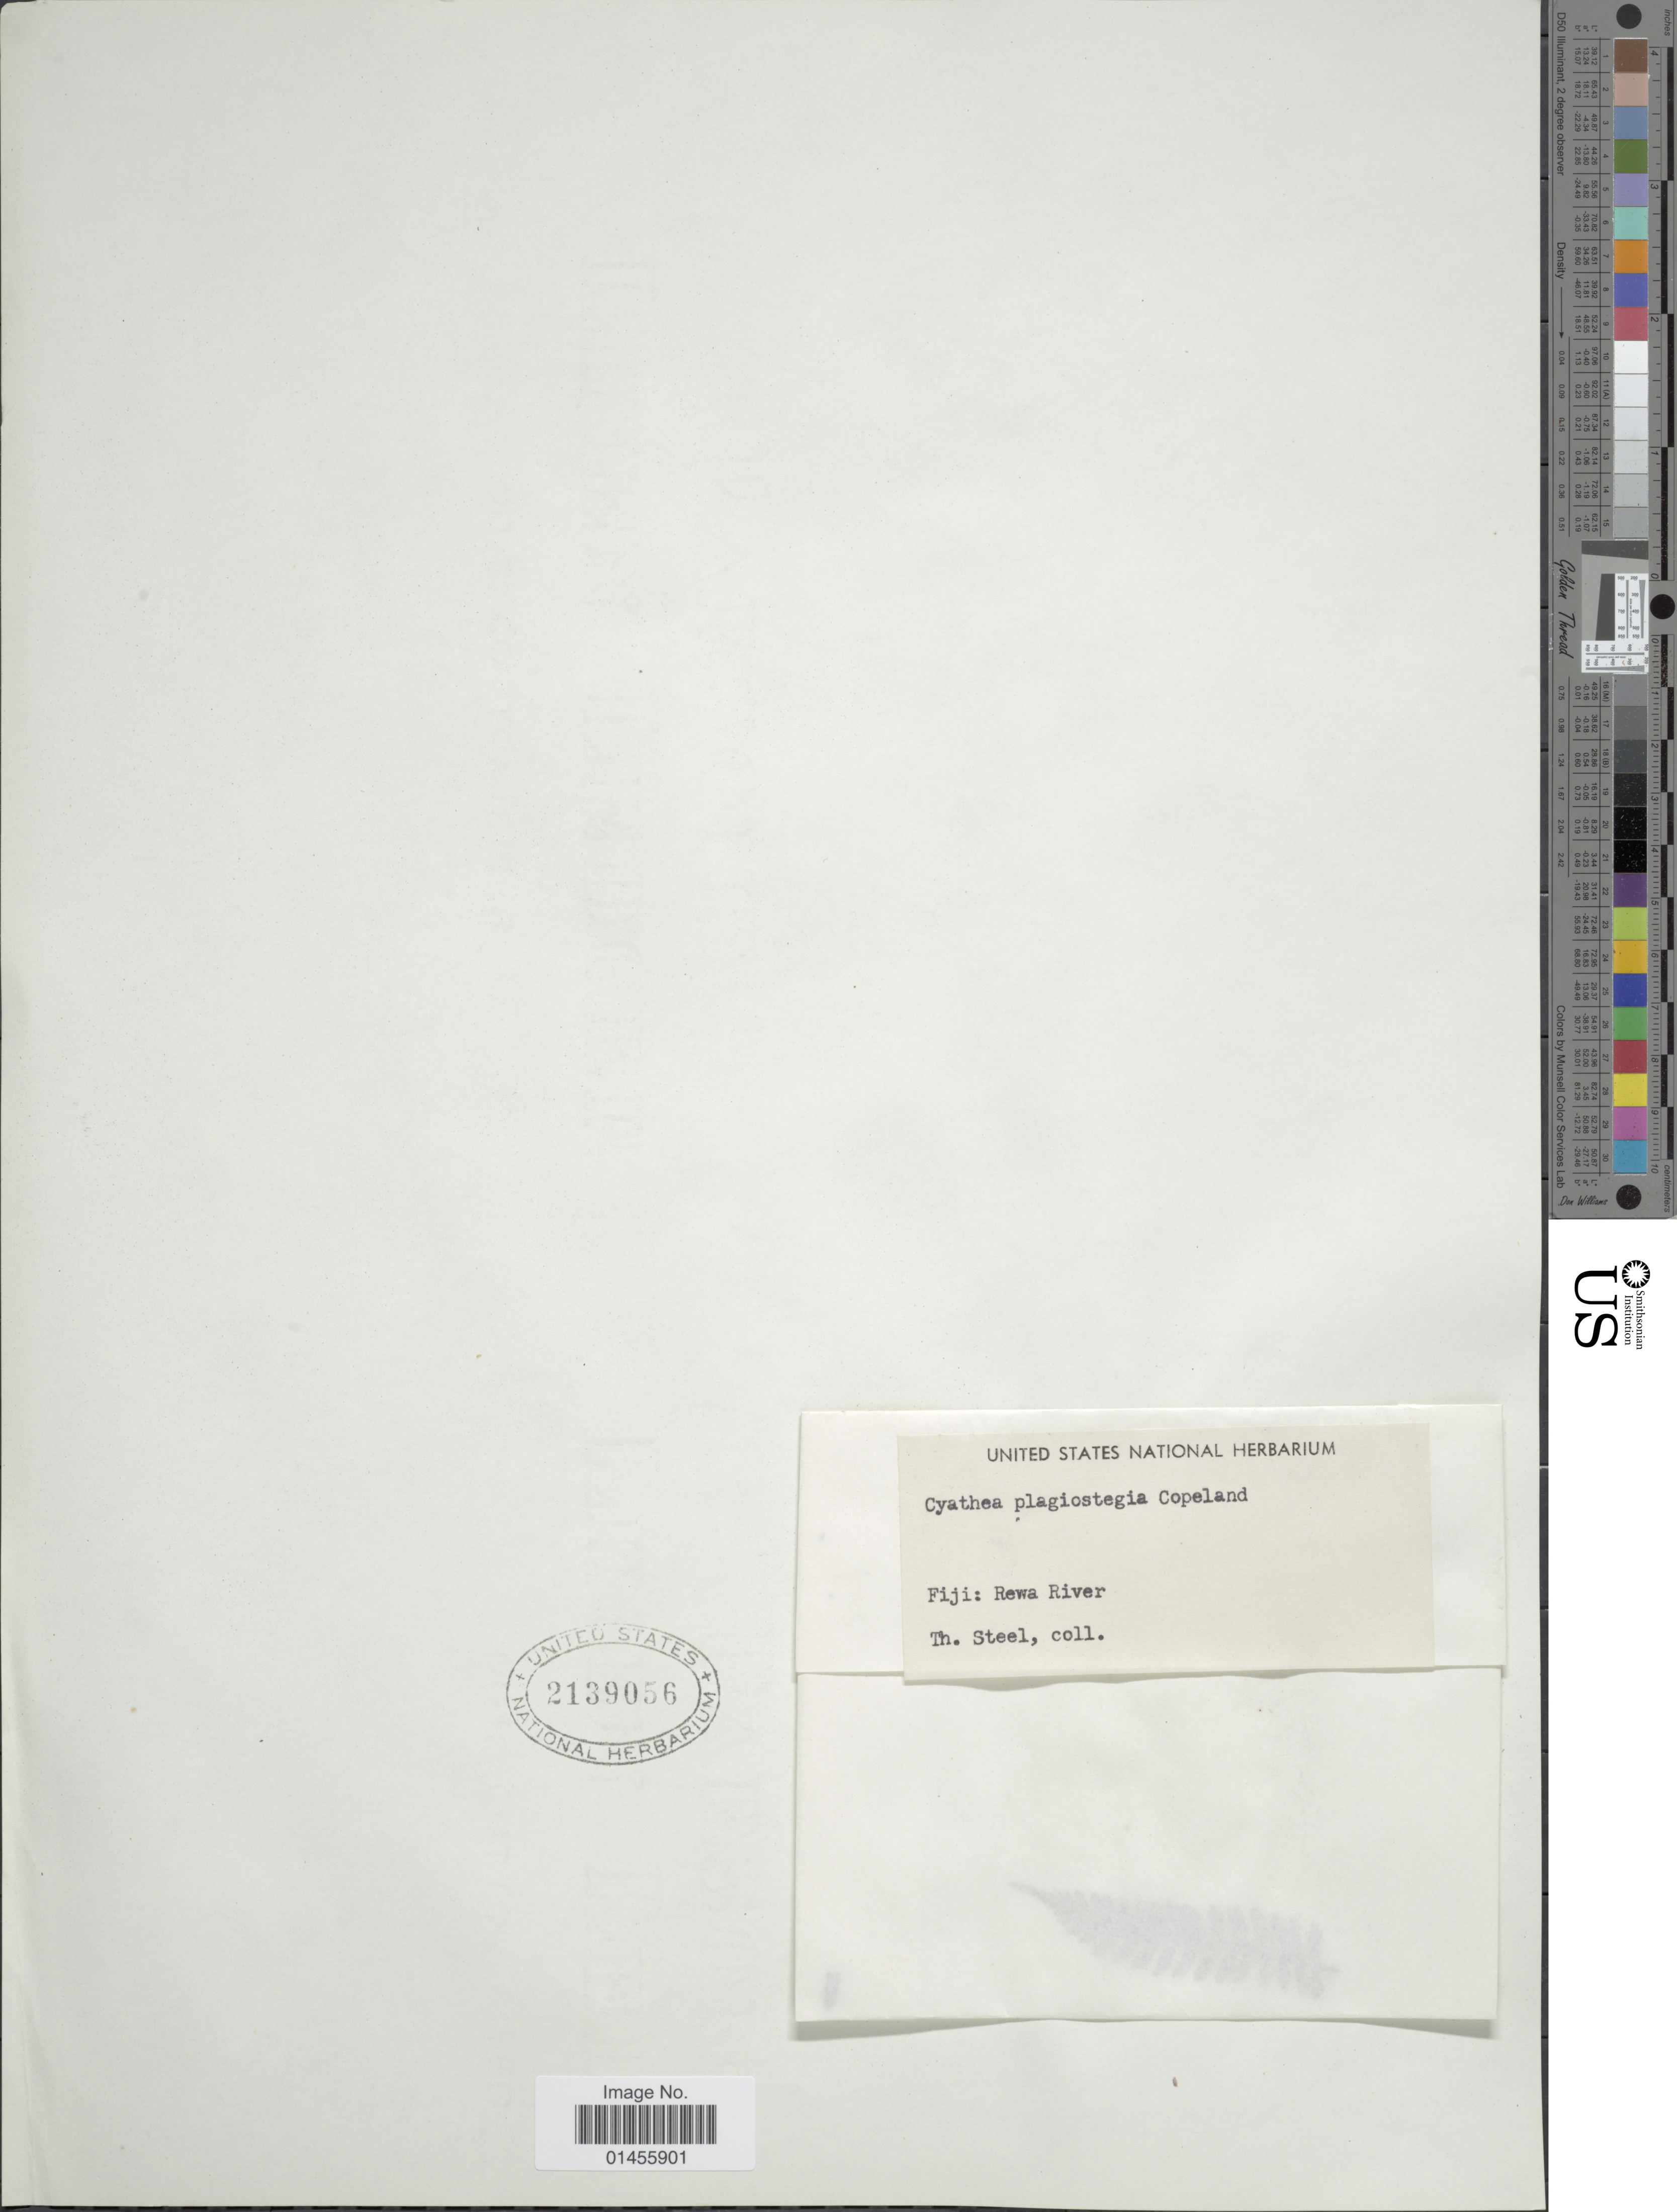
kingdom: Plantae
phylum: Tracheophyta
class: Polypodiopsida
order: Cyatheales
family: Cyatheaceae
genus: Alsophila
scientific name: Alsophila plagiostegia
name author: (Copel.) R.M. Tryon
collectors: T. Steel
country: Fiji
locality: Rewa River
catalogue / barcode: US 2139056